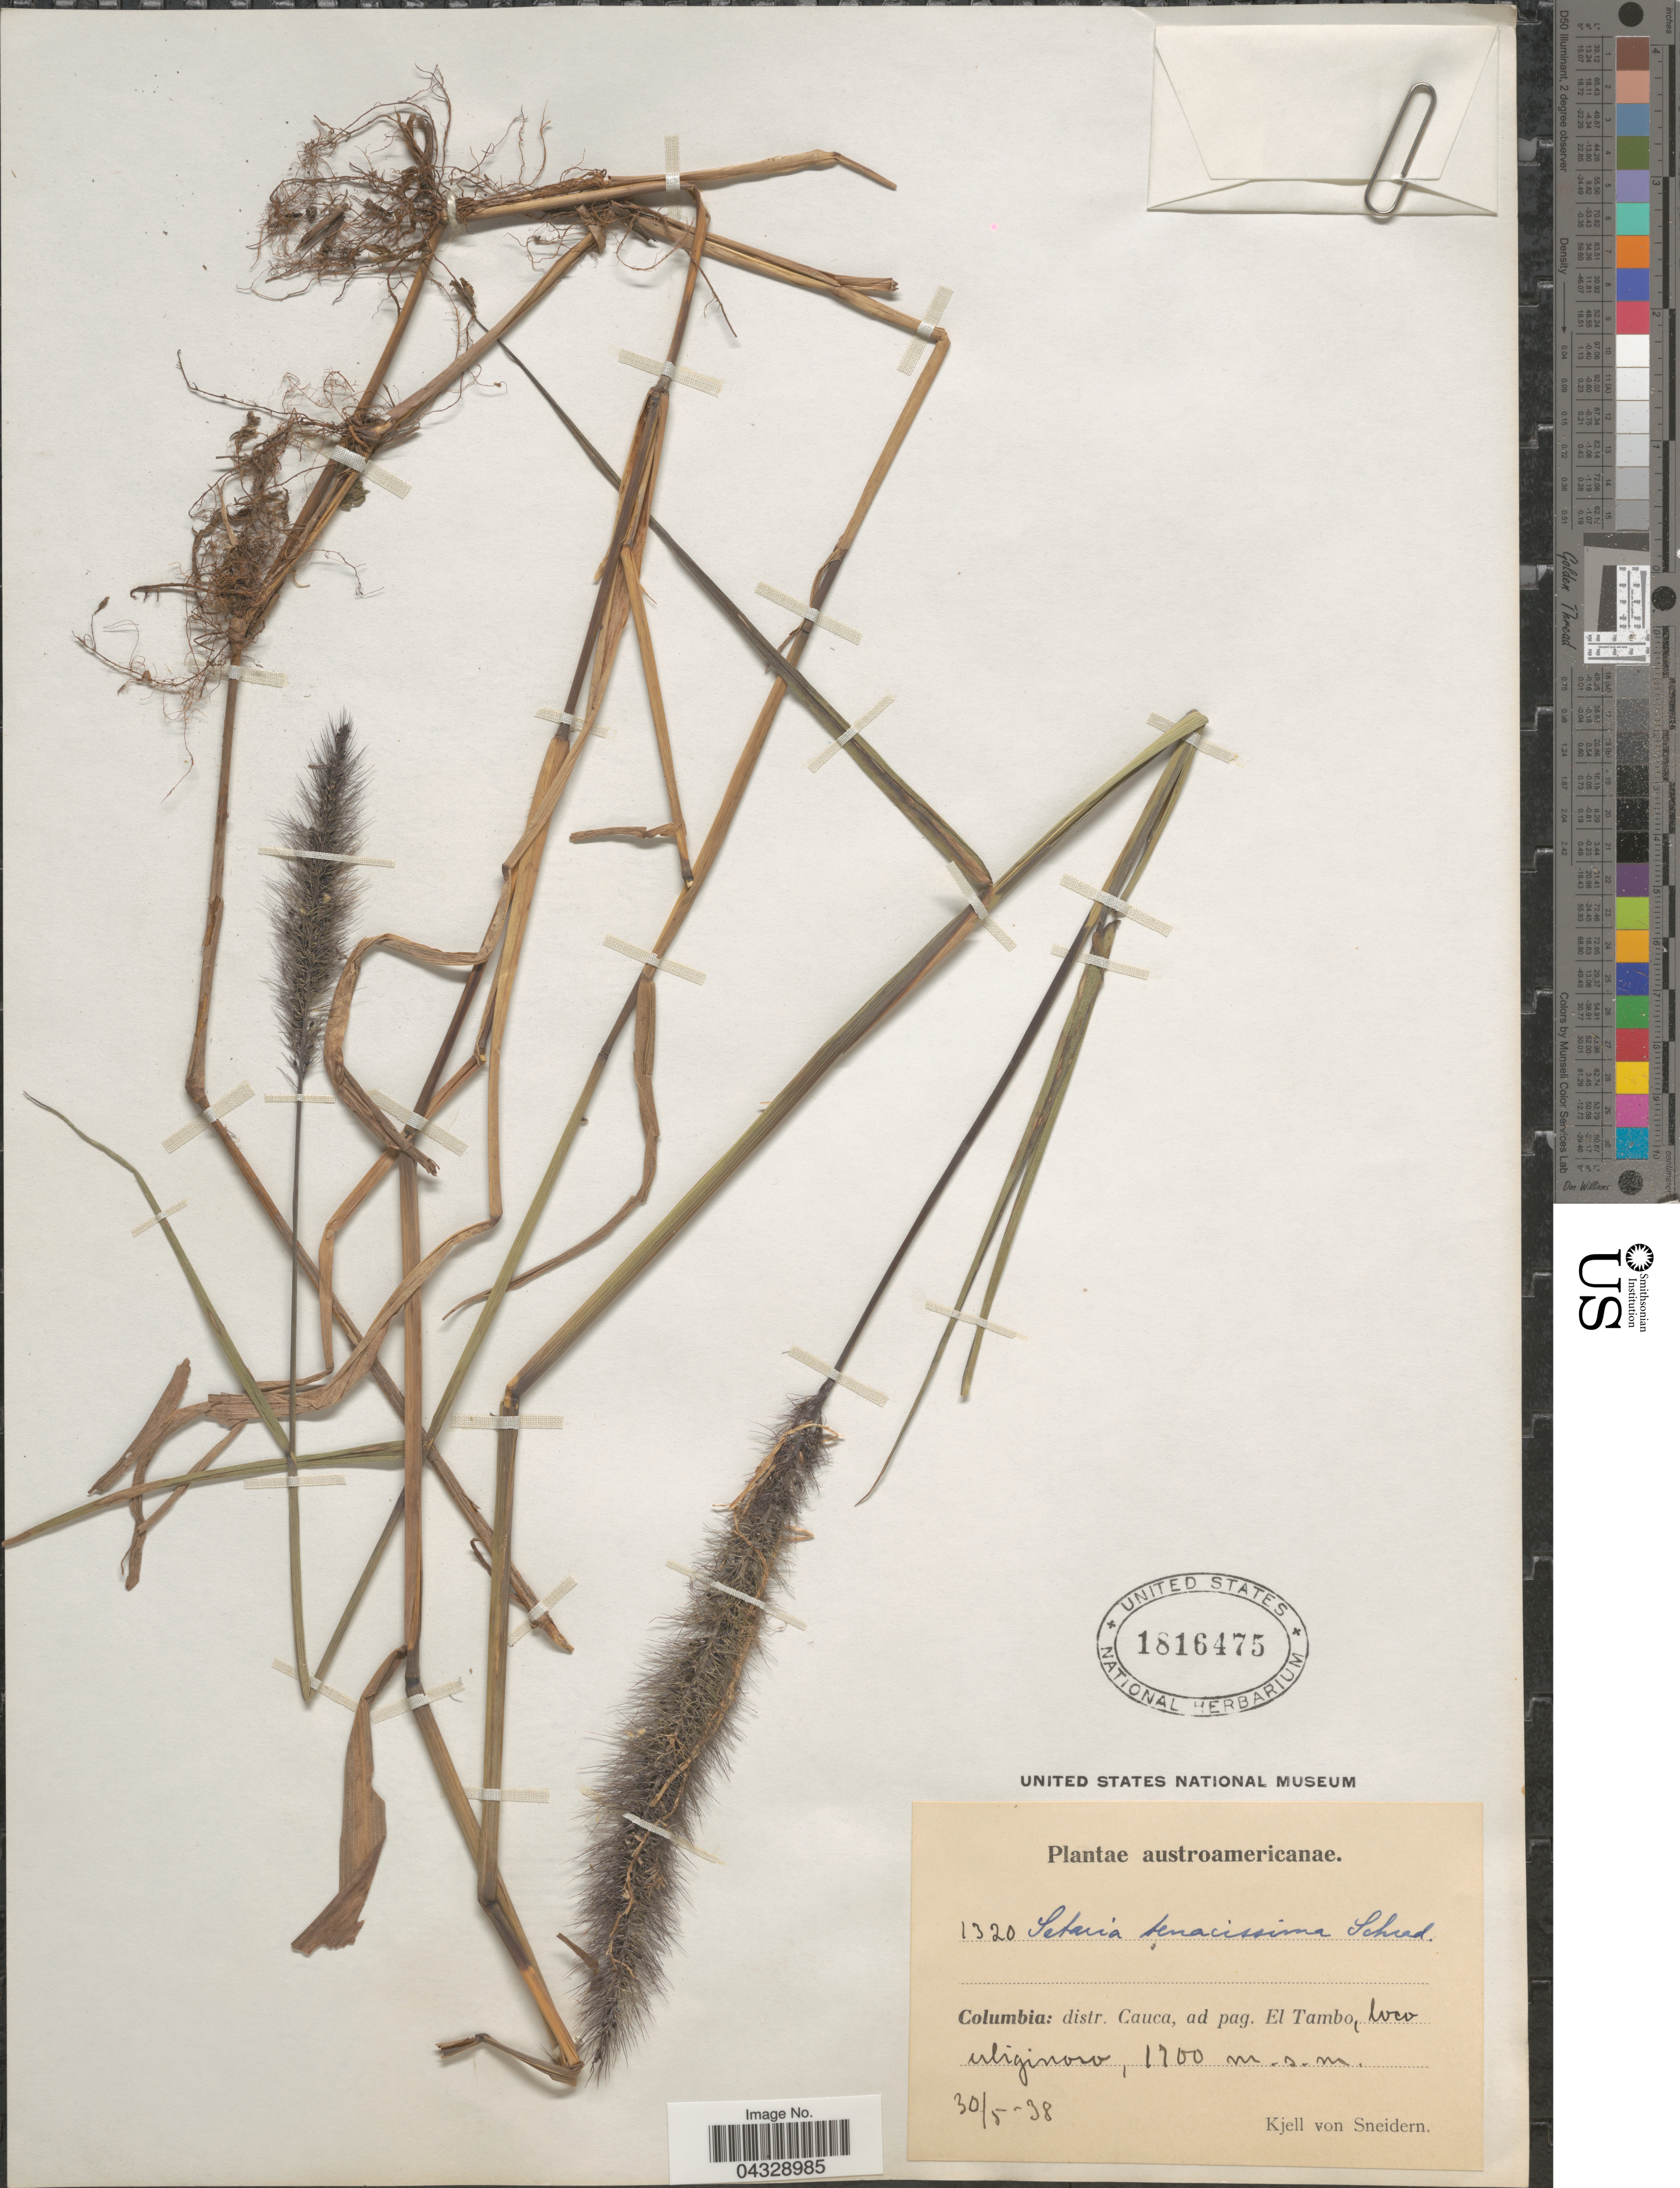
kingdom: Plantae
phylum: Tracheophyta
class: Liliopsida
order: Poales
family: Poaceae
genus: Setaria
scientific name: Setaria tenacissima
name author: Schrad. ex Schult.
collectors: K. von Sneidern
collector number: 1320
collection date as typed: Transcribed d/m/y: 30/5/38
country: Colombia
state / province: Cauca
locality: Austroamericanae. Distr. Cauca, ad pag. El Tambo.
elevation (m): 1700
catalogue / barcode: US 1816475